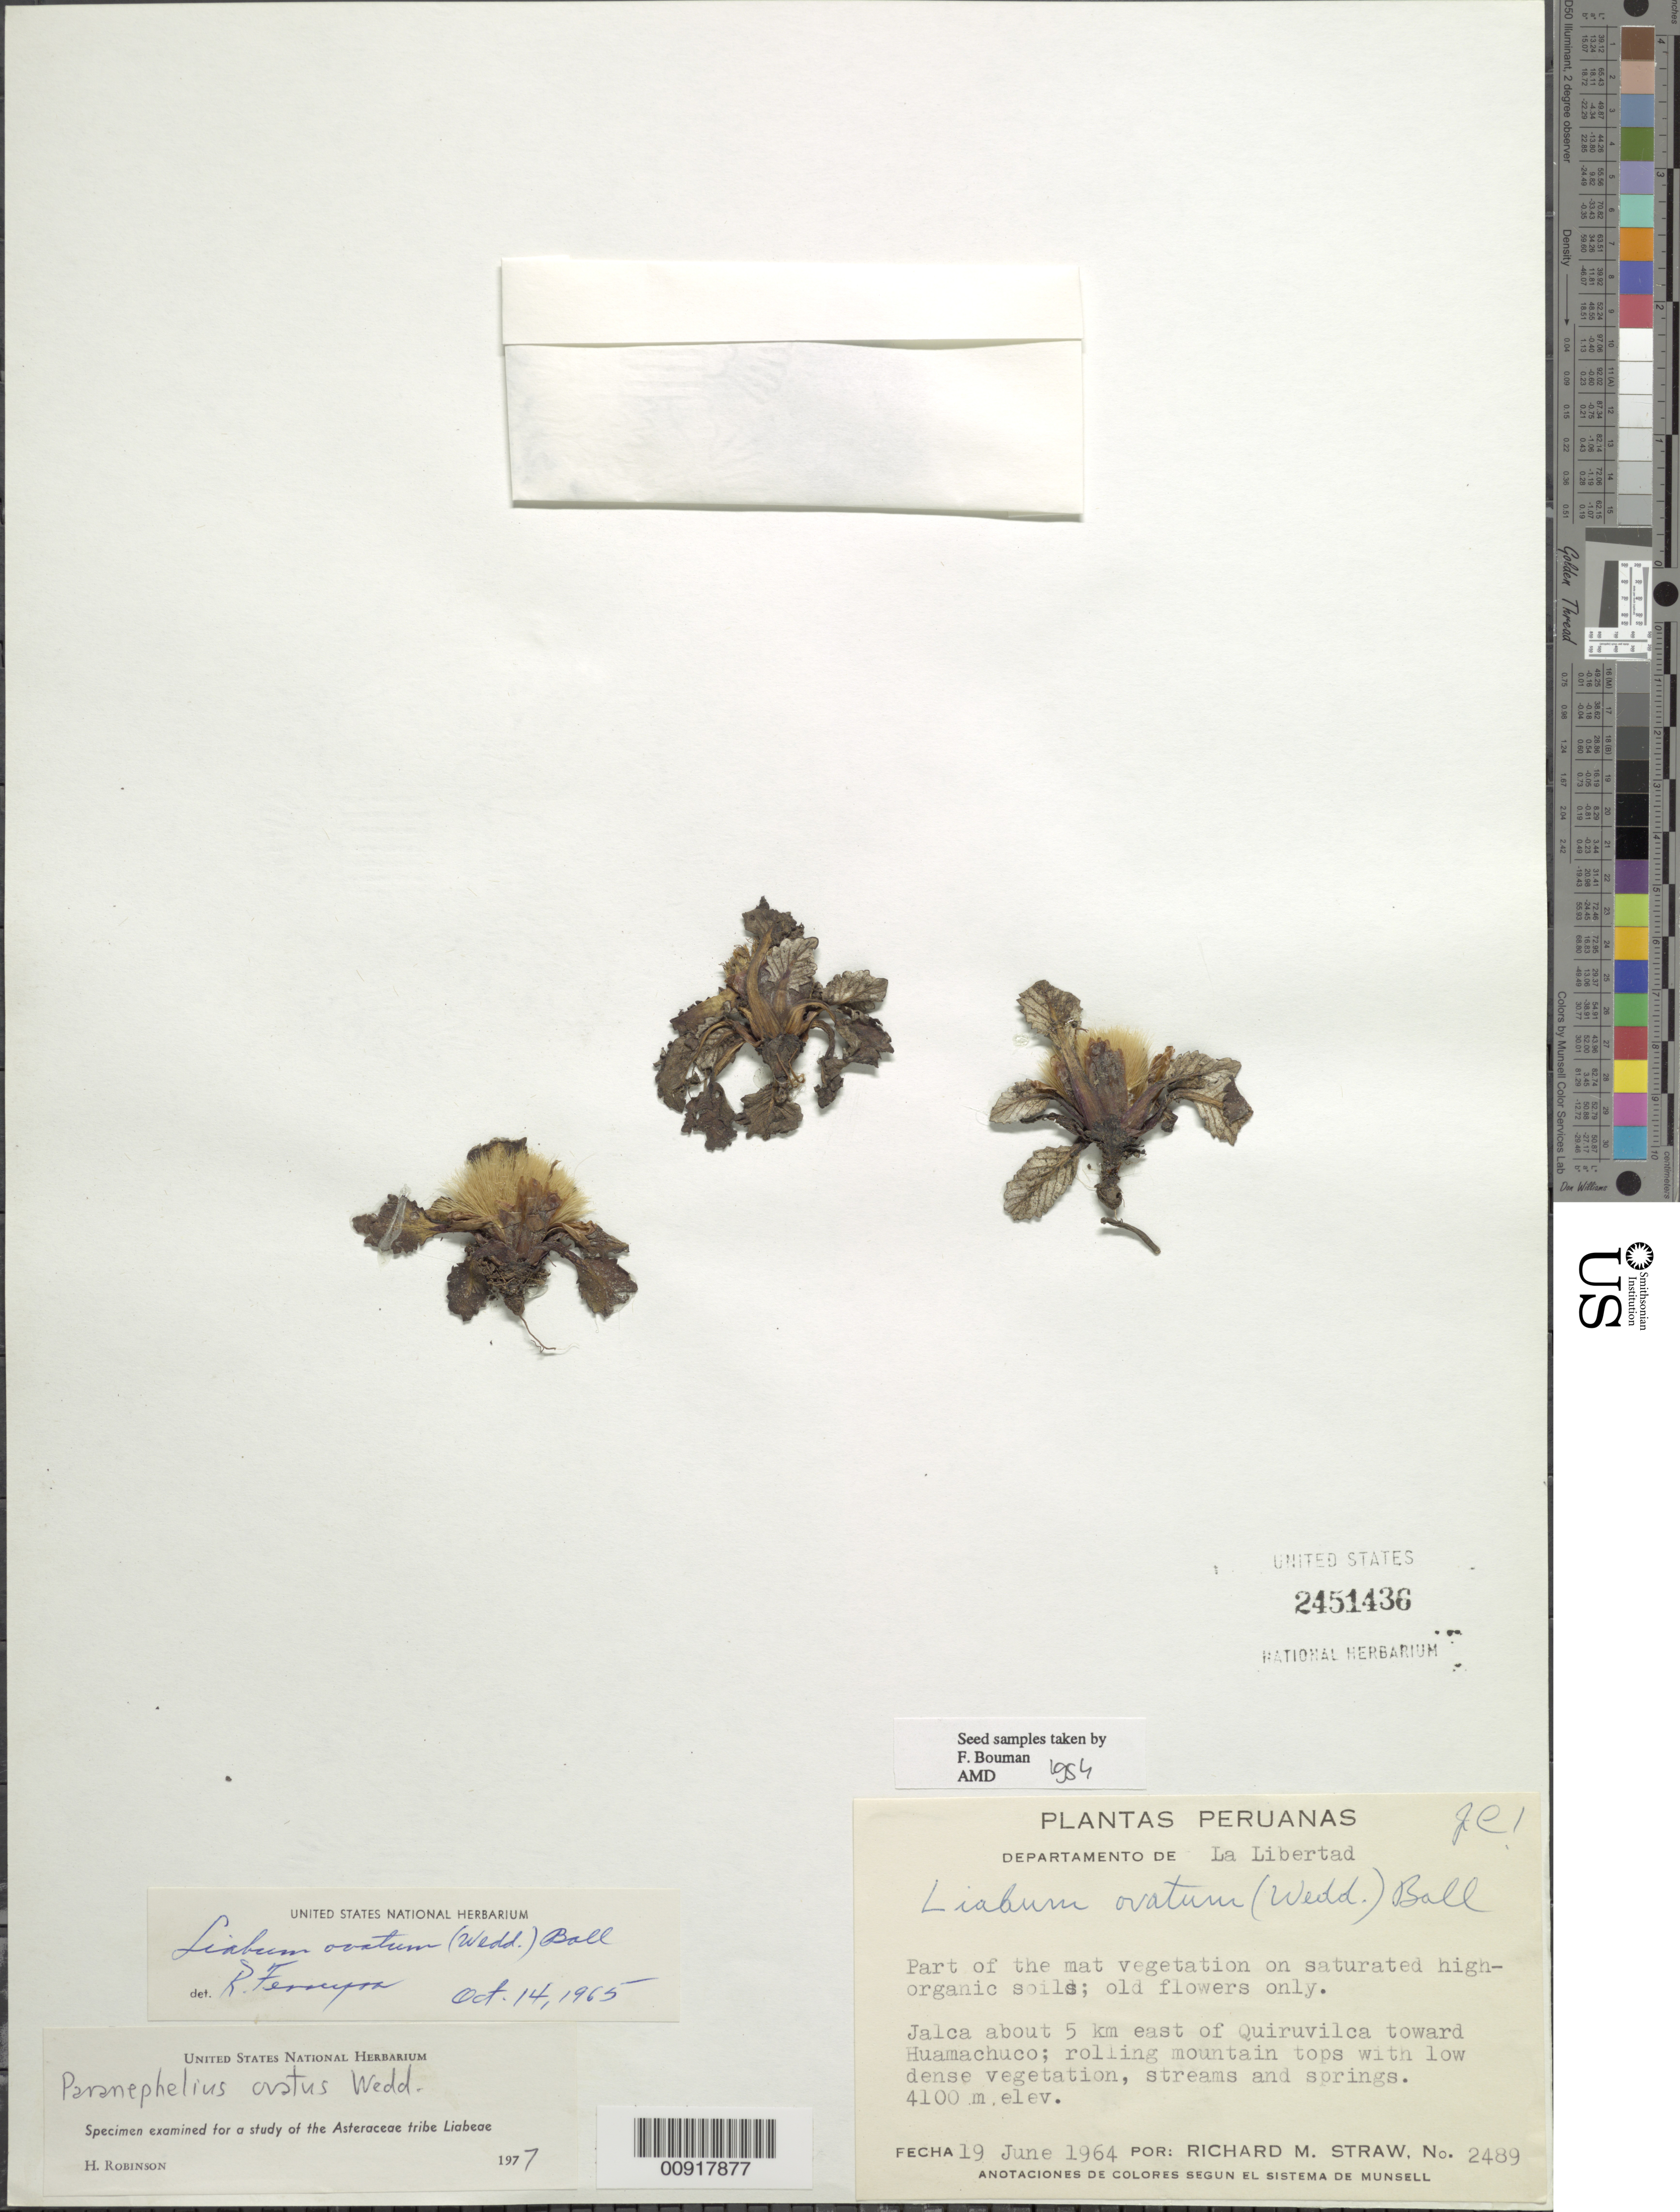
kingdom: Plantae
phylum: Tracheophyta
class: Magnoliopsida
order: Asterales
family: Asteraceae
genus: Paranephelius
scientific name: Paranephelius ovatus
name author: A. Gray ex Wedd.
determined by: Robinson, Harold E., (US)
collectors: R. M. Straw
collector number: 2489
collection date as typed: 19 June 1964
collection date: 1964-06-19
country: Peru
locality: Dpto. La Libertad, 5 km E of Quiruvilca toward Huamachuco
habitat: Jalca, rolling mountain tops with low, dense vegetation, streams and springs. Part of mat vegetation on saturated high-organic soils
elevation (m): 4100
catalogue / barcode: US 2451436